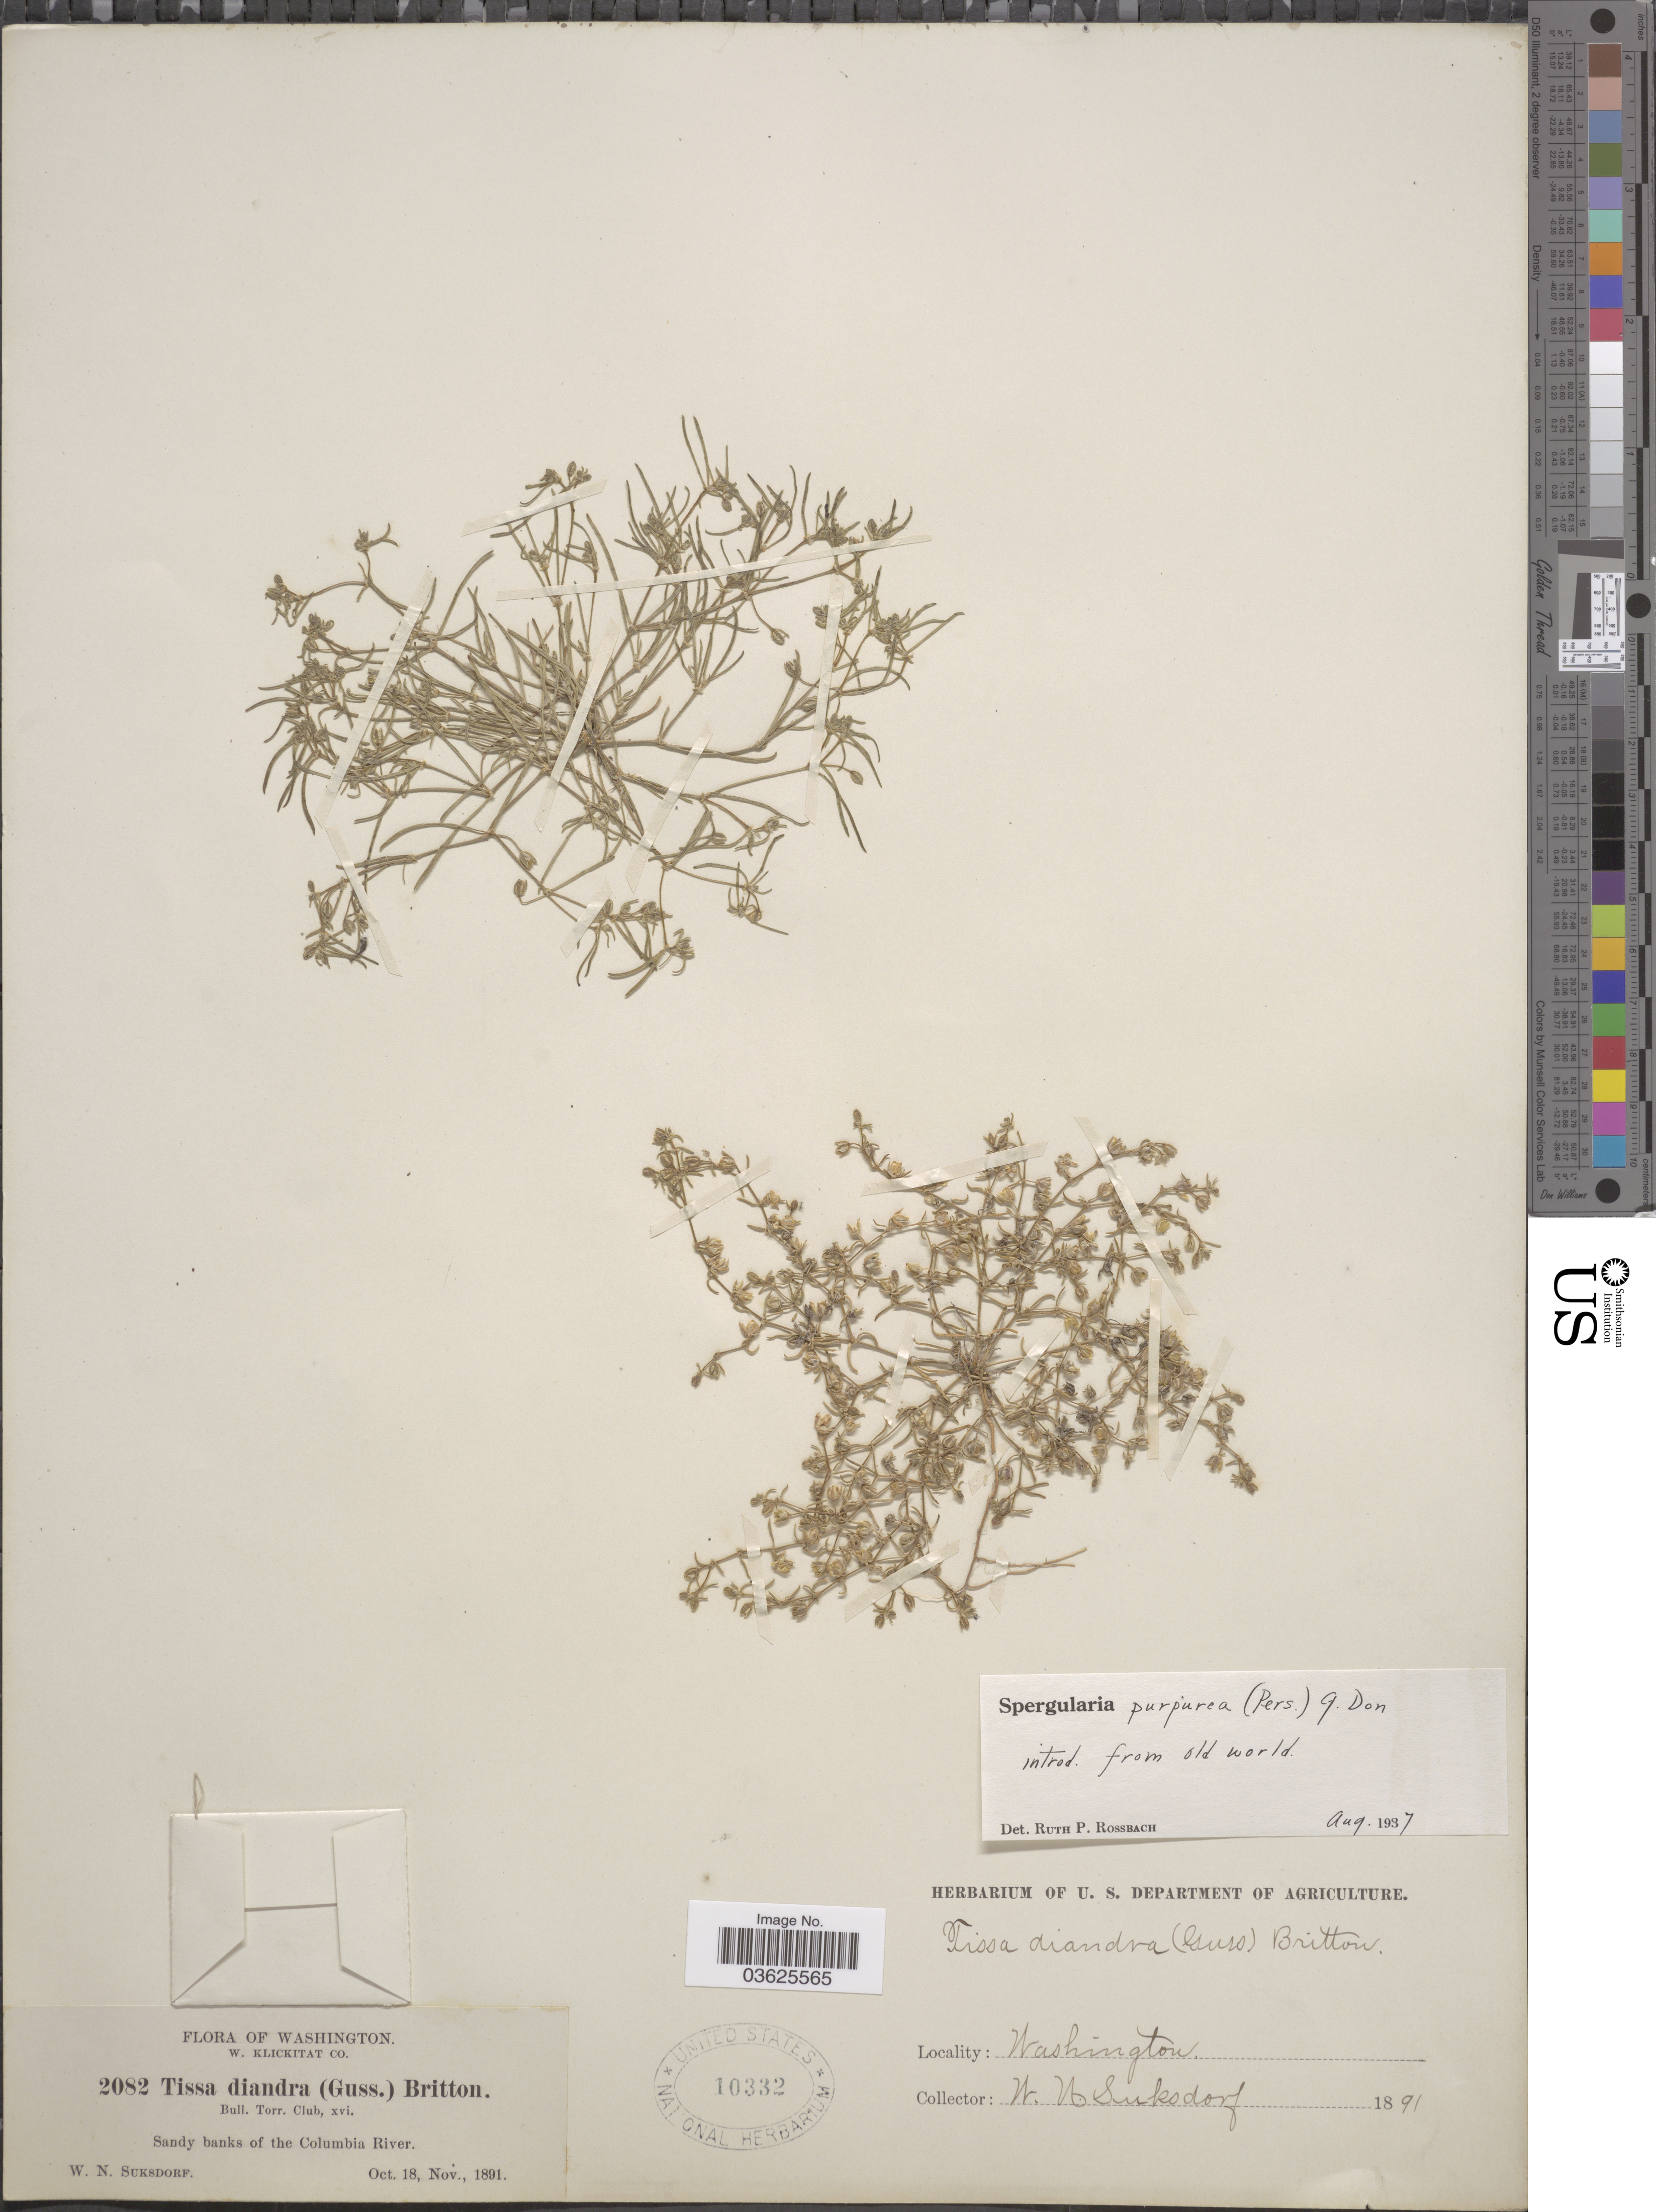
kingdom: Plantae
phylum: Tracheophyta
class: Magnoliopsida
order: Caryophyllales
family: Caryophyllaceae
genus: Spergularia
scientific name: Spergularia purpurea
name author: (Pers.) G. Don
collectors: W. N. Suksdorf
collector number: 2082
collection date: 1891-10-18/1891-11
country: United States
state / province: Washington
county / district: Klickitat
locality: W. Klickitat Co. Sandy banks of the Columbia River.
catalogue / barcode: US 10332